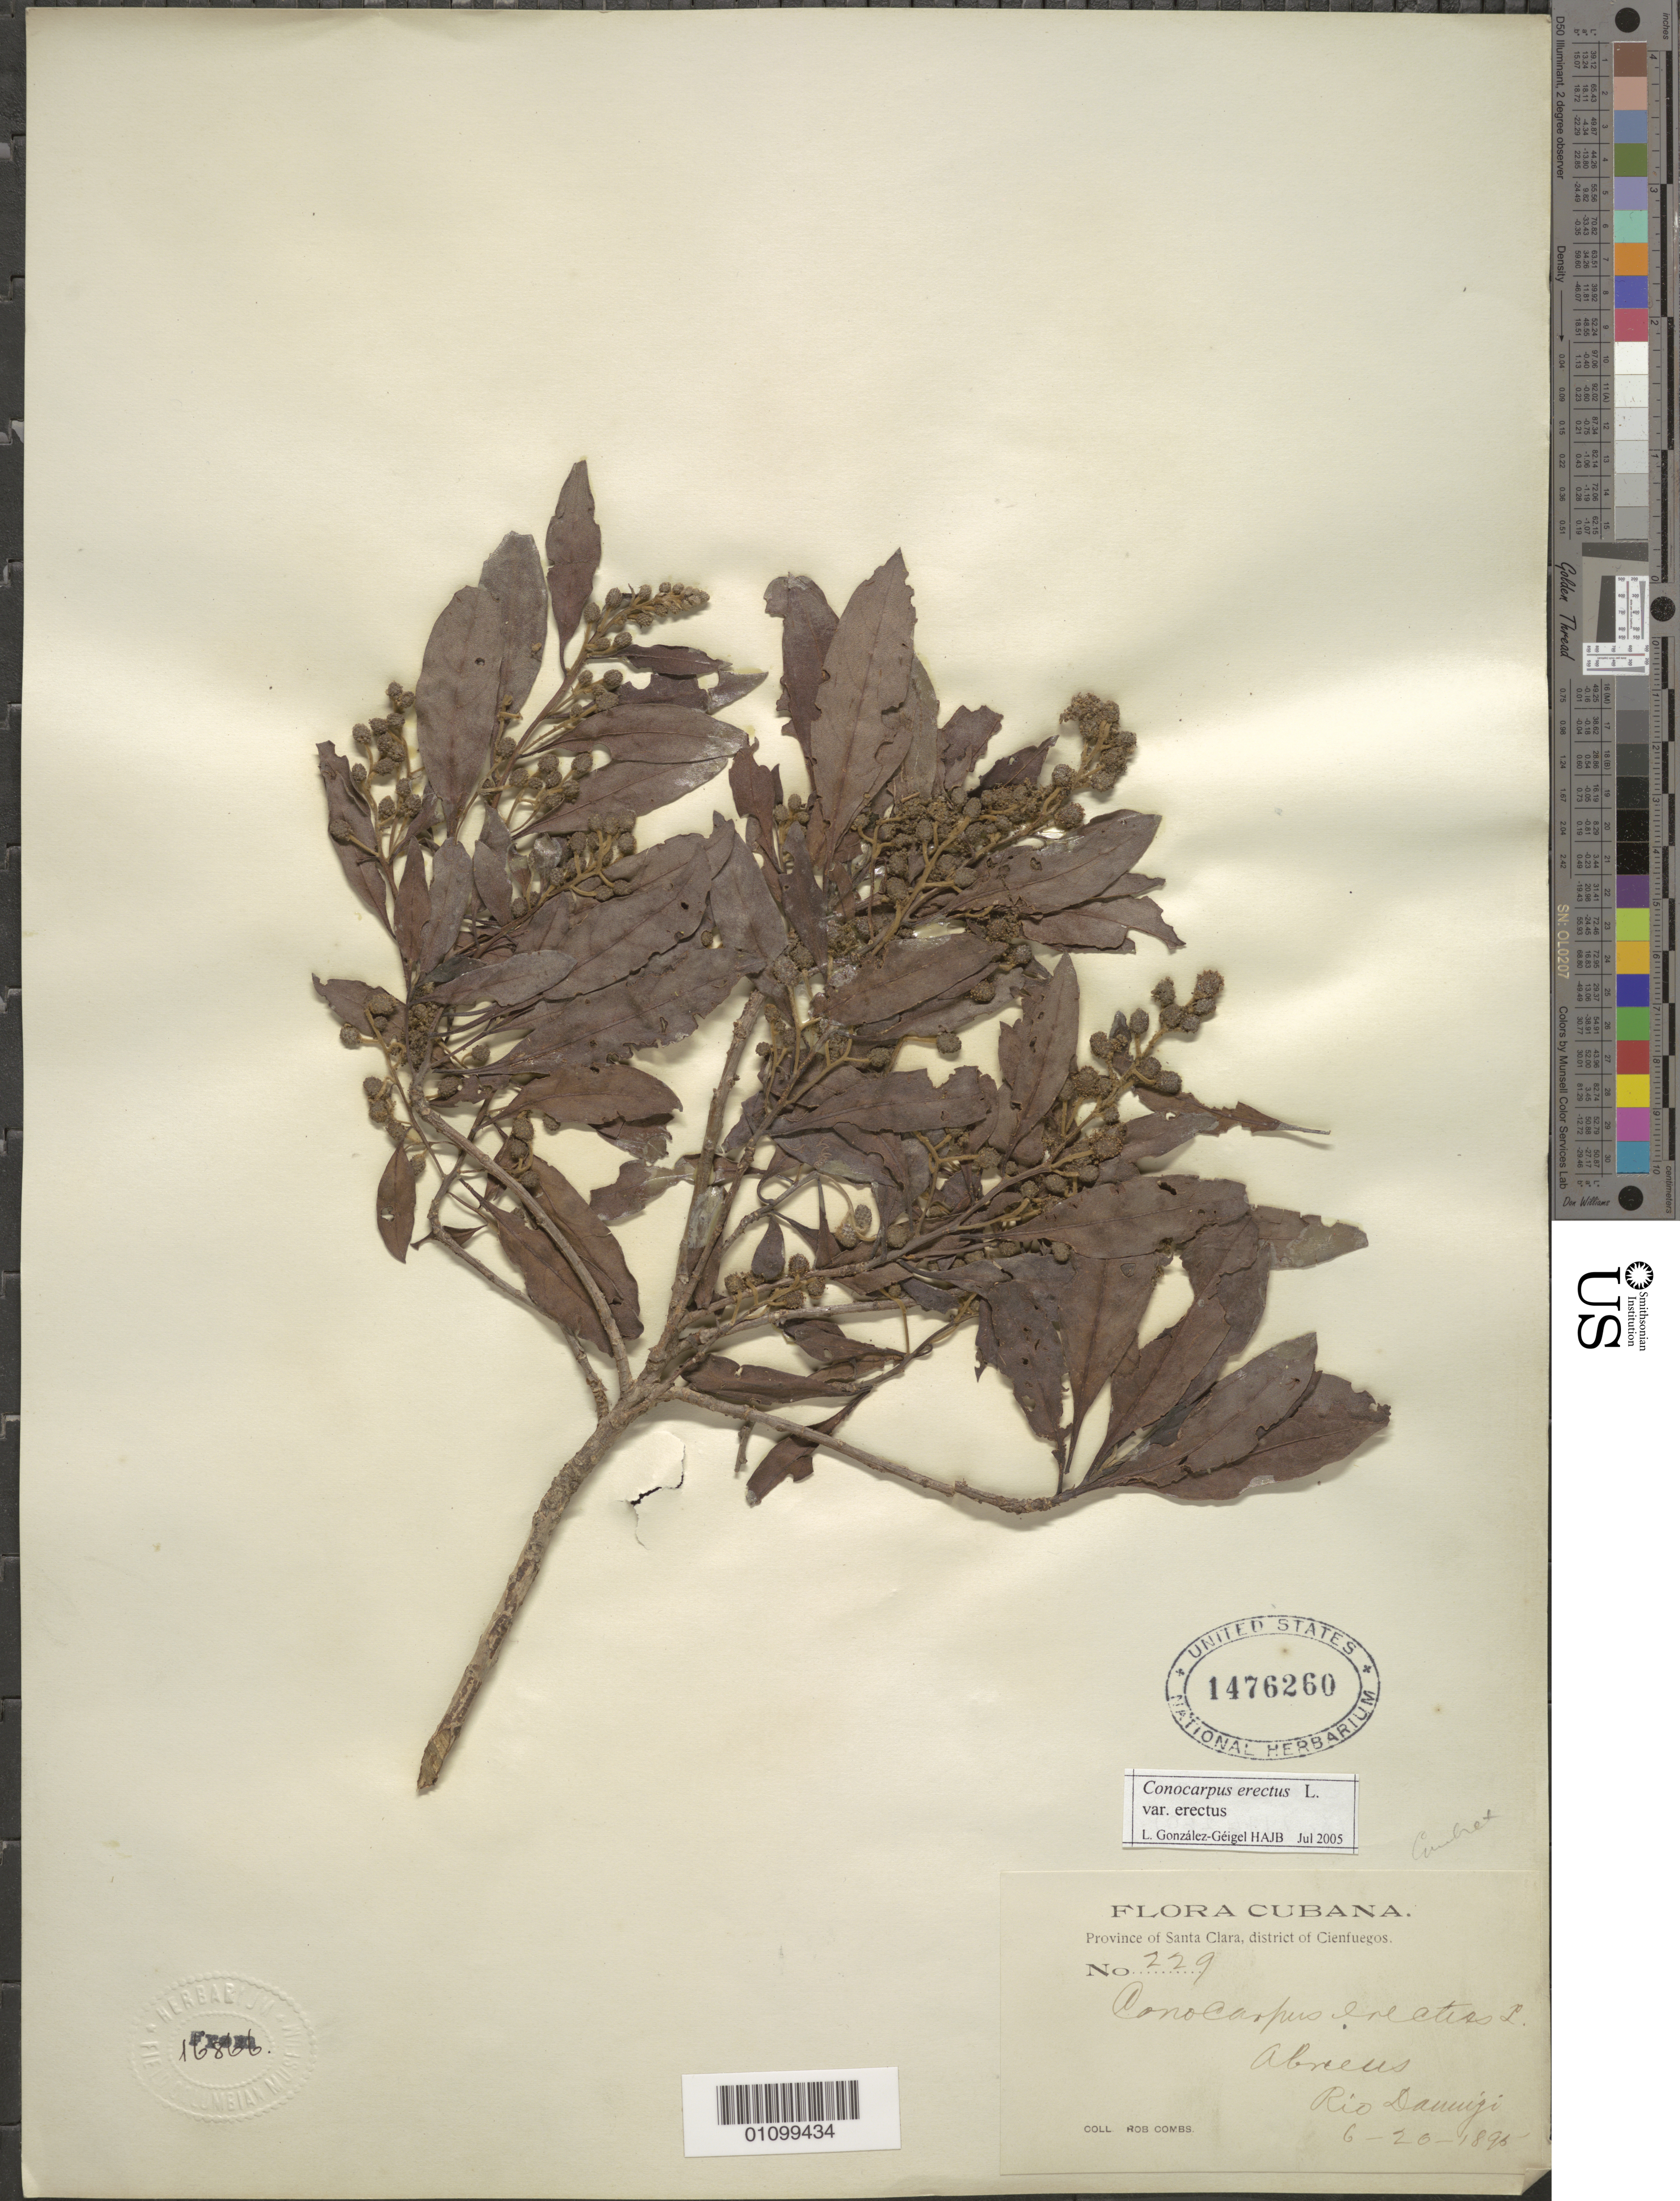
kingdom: Plantae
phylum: Tracheophyta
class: Magnoliopsida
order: Myrtales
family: Combretaceae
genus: Conocarpus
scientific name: Conocarpus erectus var. erectus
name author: L.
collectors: R. Combs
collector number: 229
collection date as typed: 20 Jun 1895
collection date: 1895-06-20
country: Cuba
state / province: Cienfuegos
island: Cuba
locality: Rio Danuigi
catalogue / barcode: US 1476260